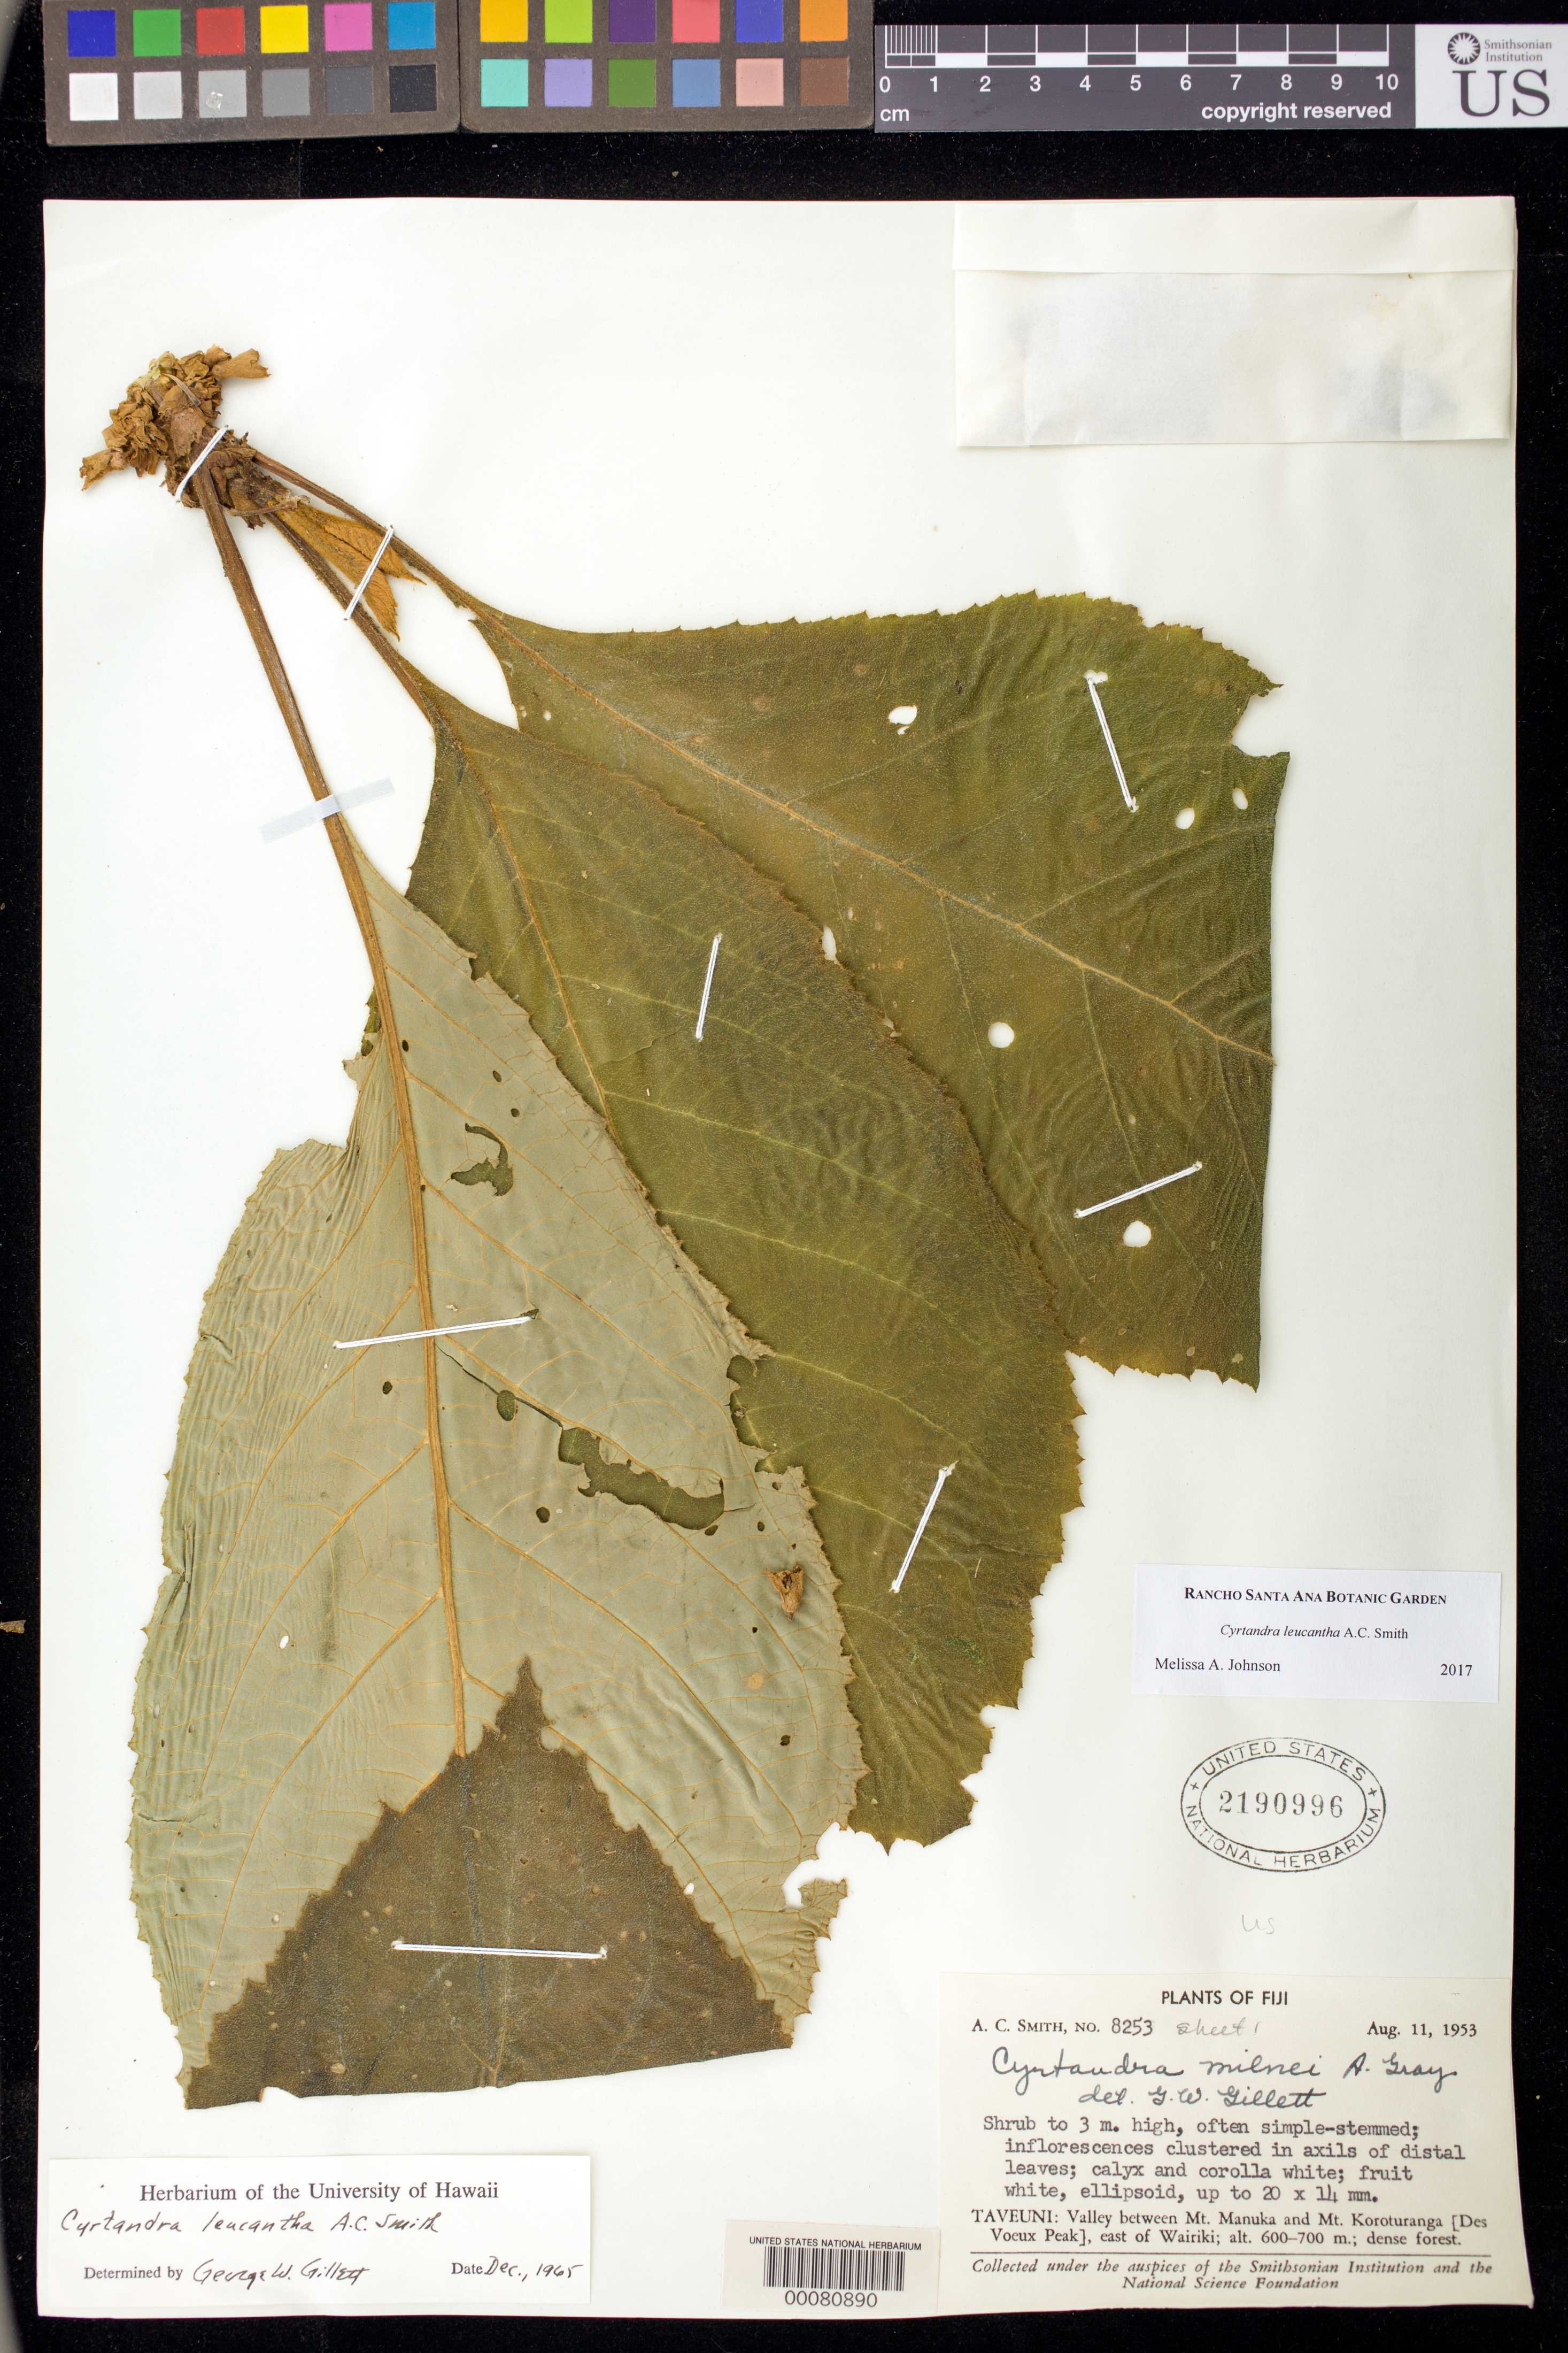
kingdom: Plantae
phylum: Tracheophyta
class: Magnoliopsida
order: Lamiales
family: Gesneriaceae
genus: Cyrtandra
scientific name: Cyrtandra leucantha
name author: A.C. Sm.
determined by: Johnson, Melissa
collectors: A. C. Smith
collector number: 8253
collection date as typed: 11 Aug 1953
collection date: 1953-08-11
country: Fiji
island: Taveuni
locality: Taveuni, valley between mt manuka and mt koroturanga [des voeux peak], e of wairiki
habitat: Dense forest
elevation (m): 600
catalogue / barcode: US 2190996